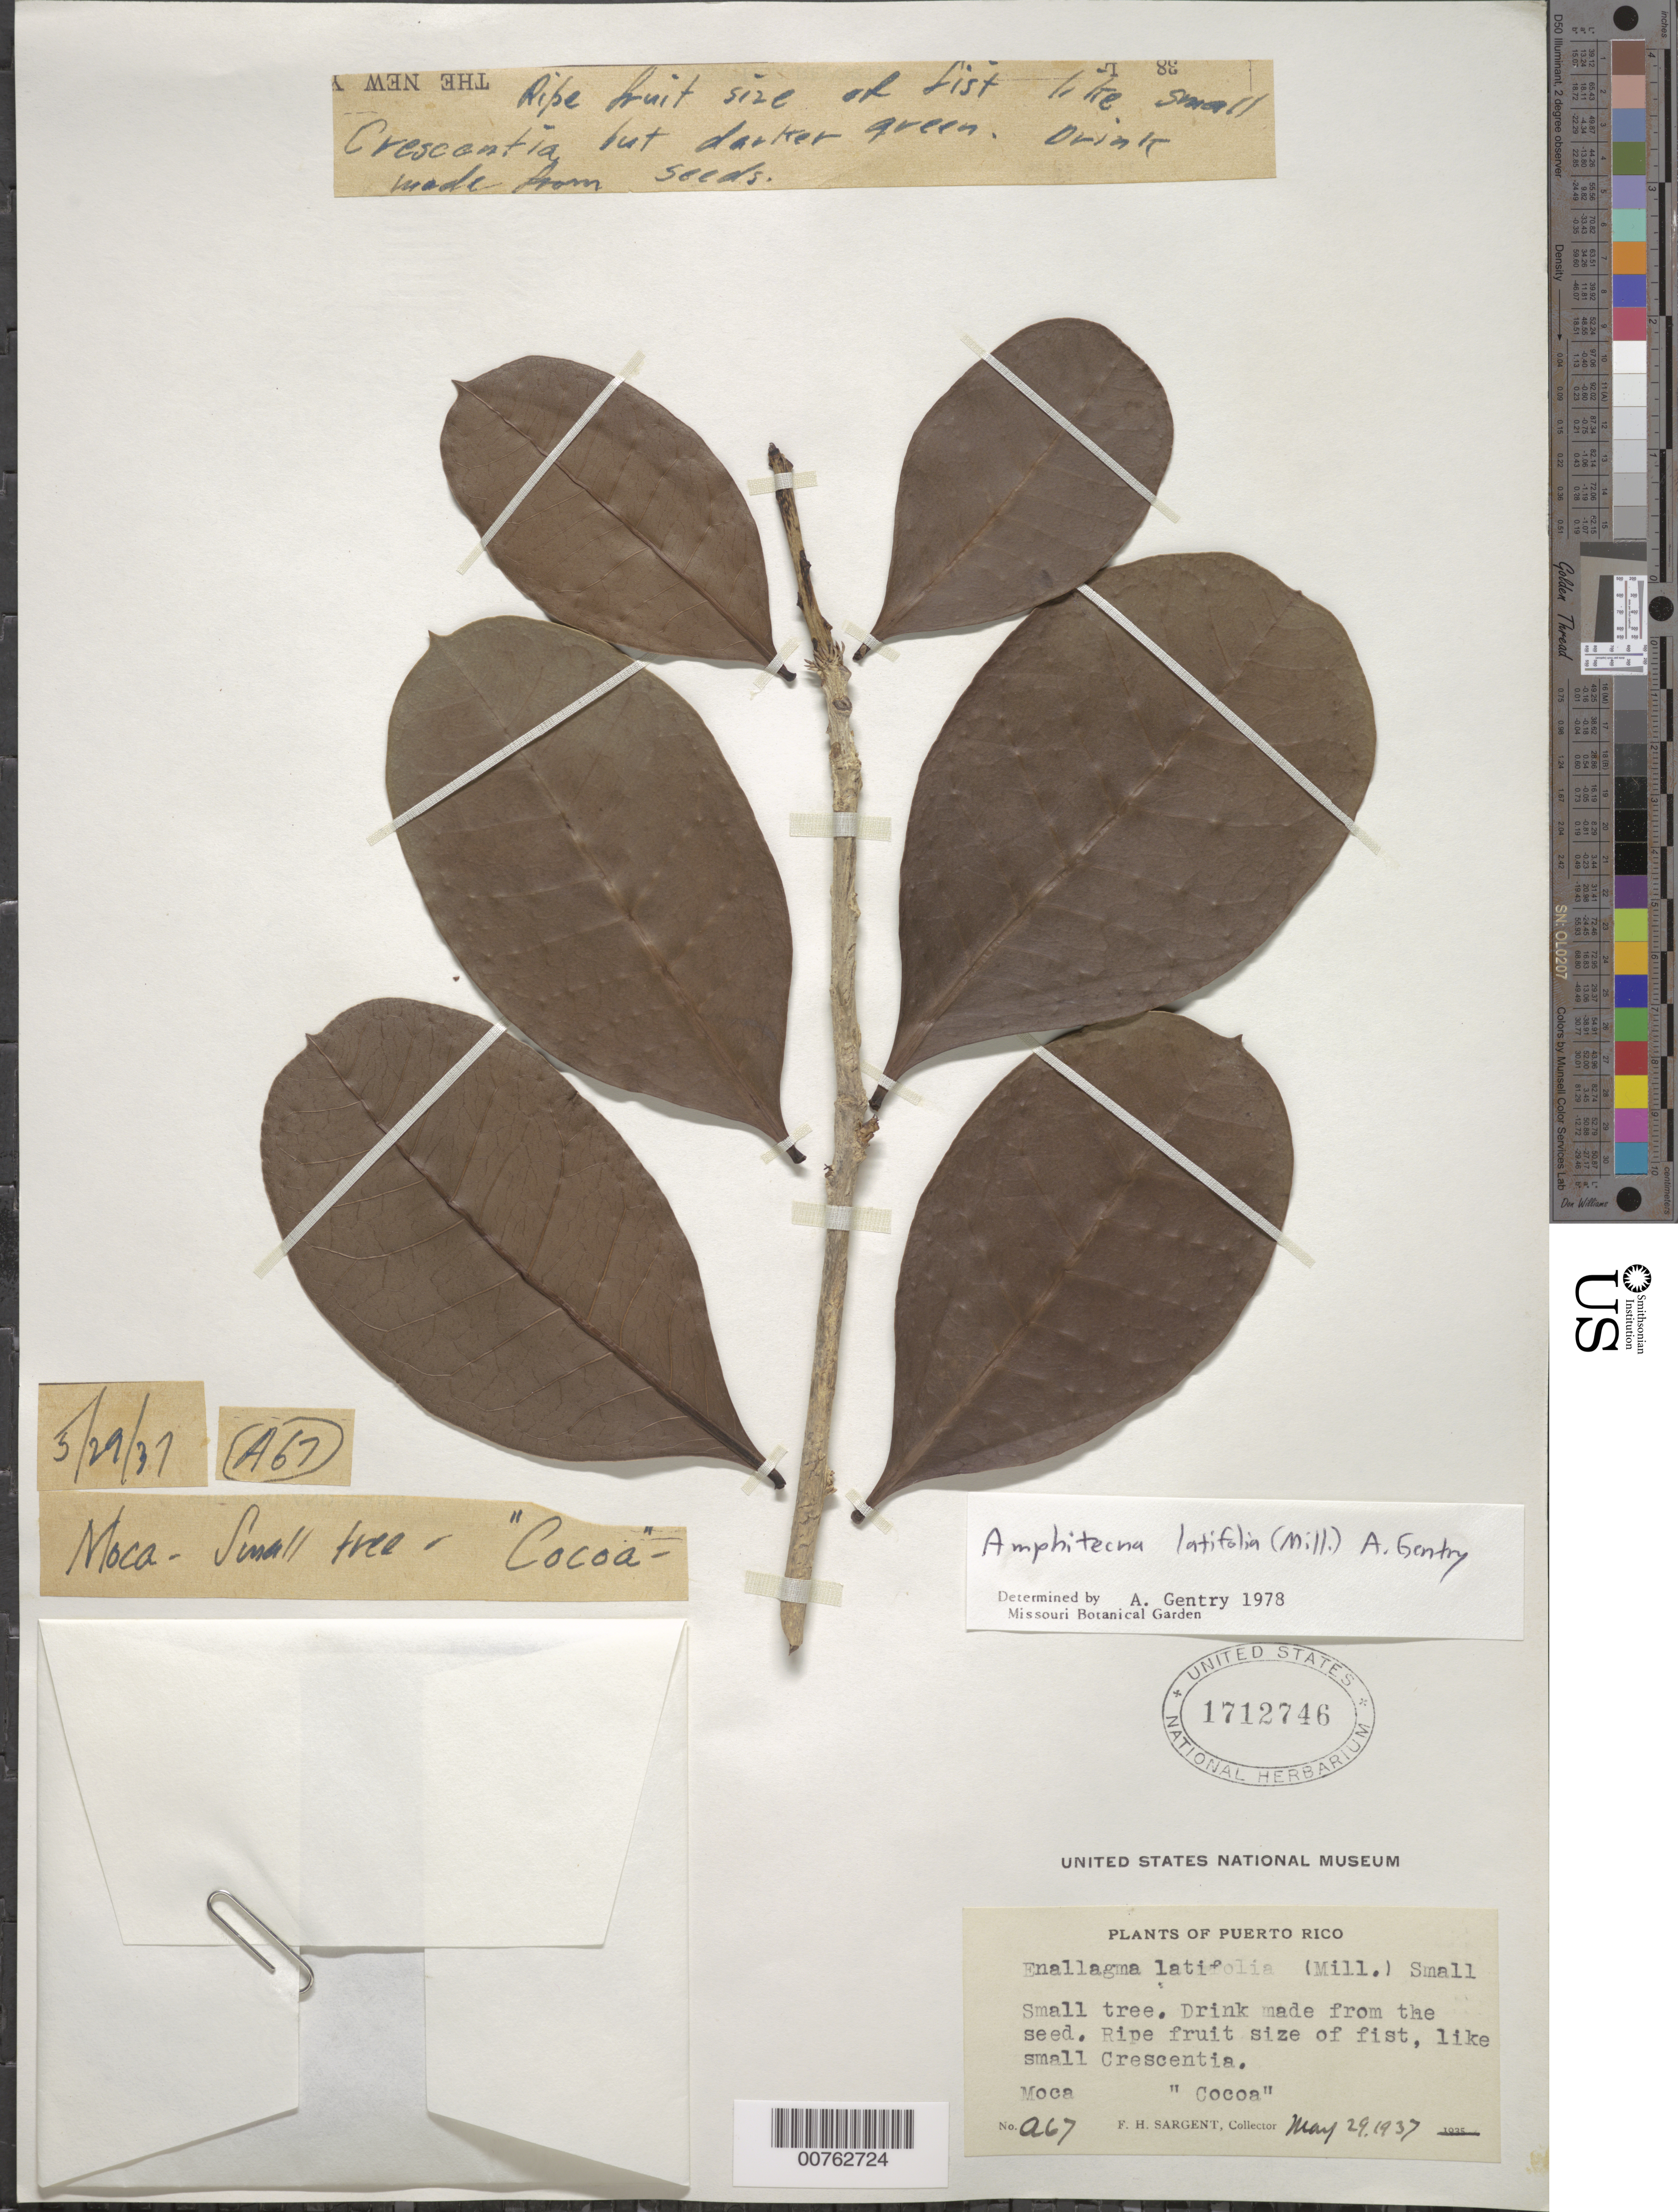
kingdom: Plantae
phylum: Tracheophyta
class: Magnoliopsida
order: Lamiales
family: Bignoniaceae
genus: Amphitecna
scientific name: Amphitecna latifolia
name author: (Mill.) A.H. Gentry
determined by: Gentry, A. H.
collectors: F. H. Sargent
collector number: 67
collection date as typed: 29 May 1937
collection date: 1937-05-29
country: Puerto Rico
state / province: Moca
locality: Moca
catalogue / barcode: US 1712746